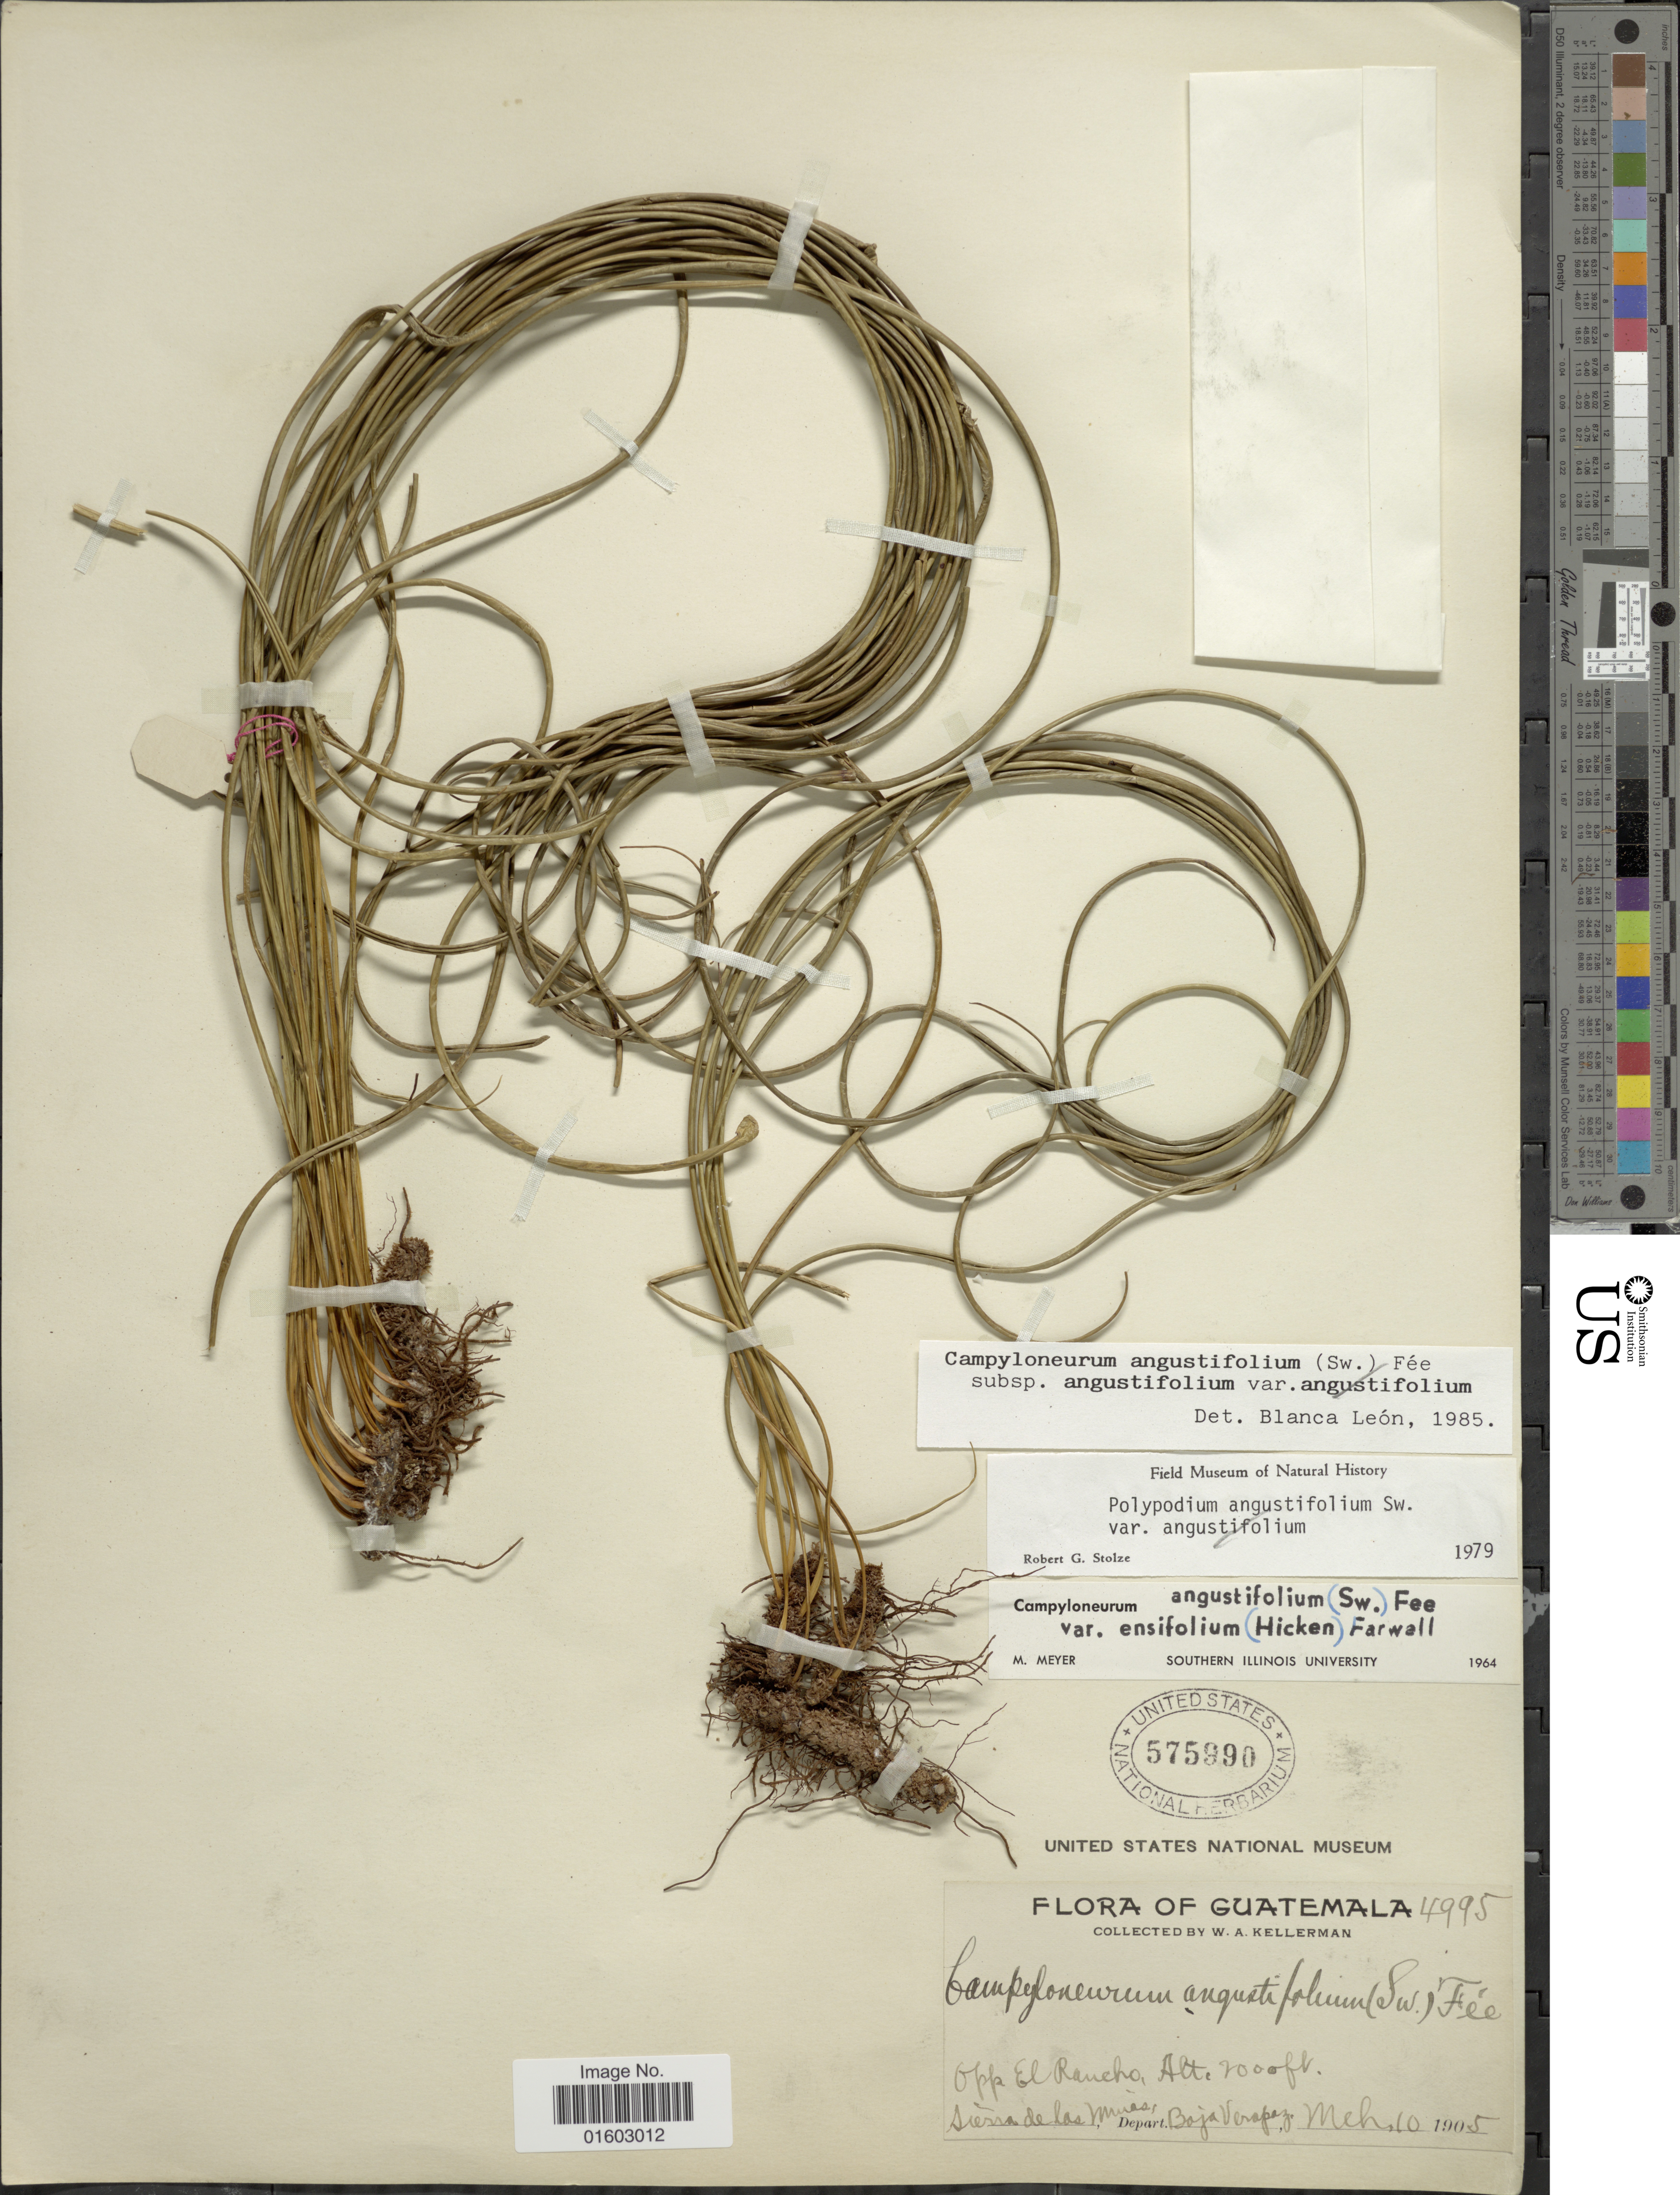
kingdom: Plantae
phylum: Tracheophyta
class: Polypodiopsida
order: Polypodiales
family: Polypodiaceae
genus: Campyloneurum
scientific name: Campyloneurum ensifolium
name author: (Willd.) J. Sm.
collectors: W. Kellerman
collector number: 4995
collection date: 1905-03-10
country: Guatemala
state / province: Baja Verapaz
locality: Opp El Rancho. Sierra de Las Minas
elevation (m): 610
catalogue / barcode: US 575990